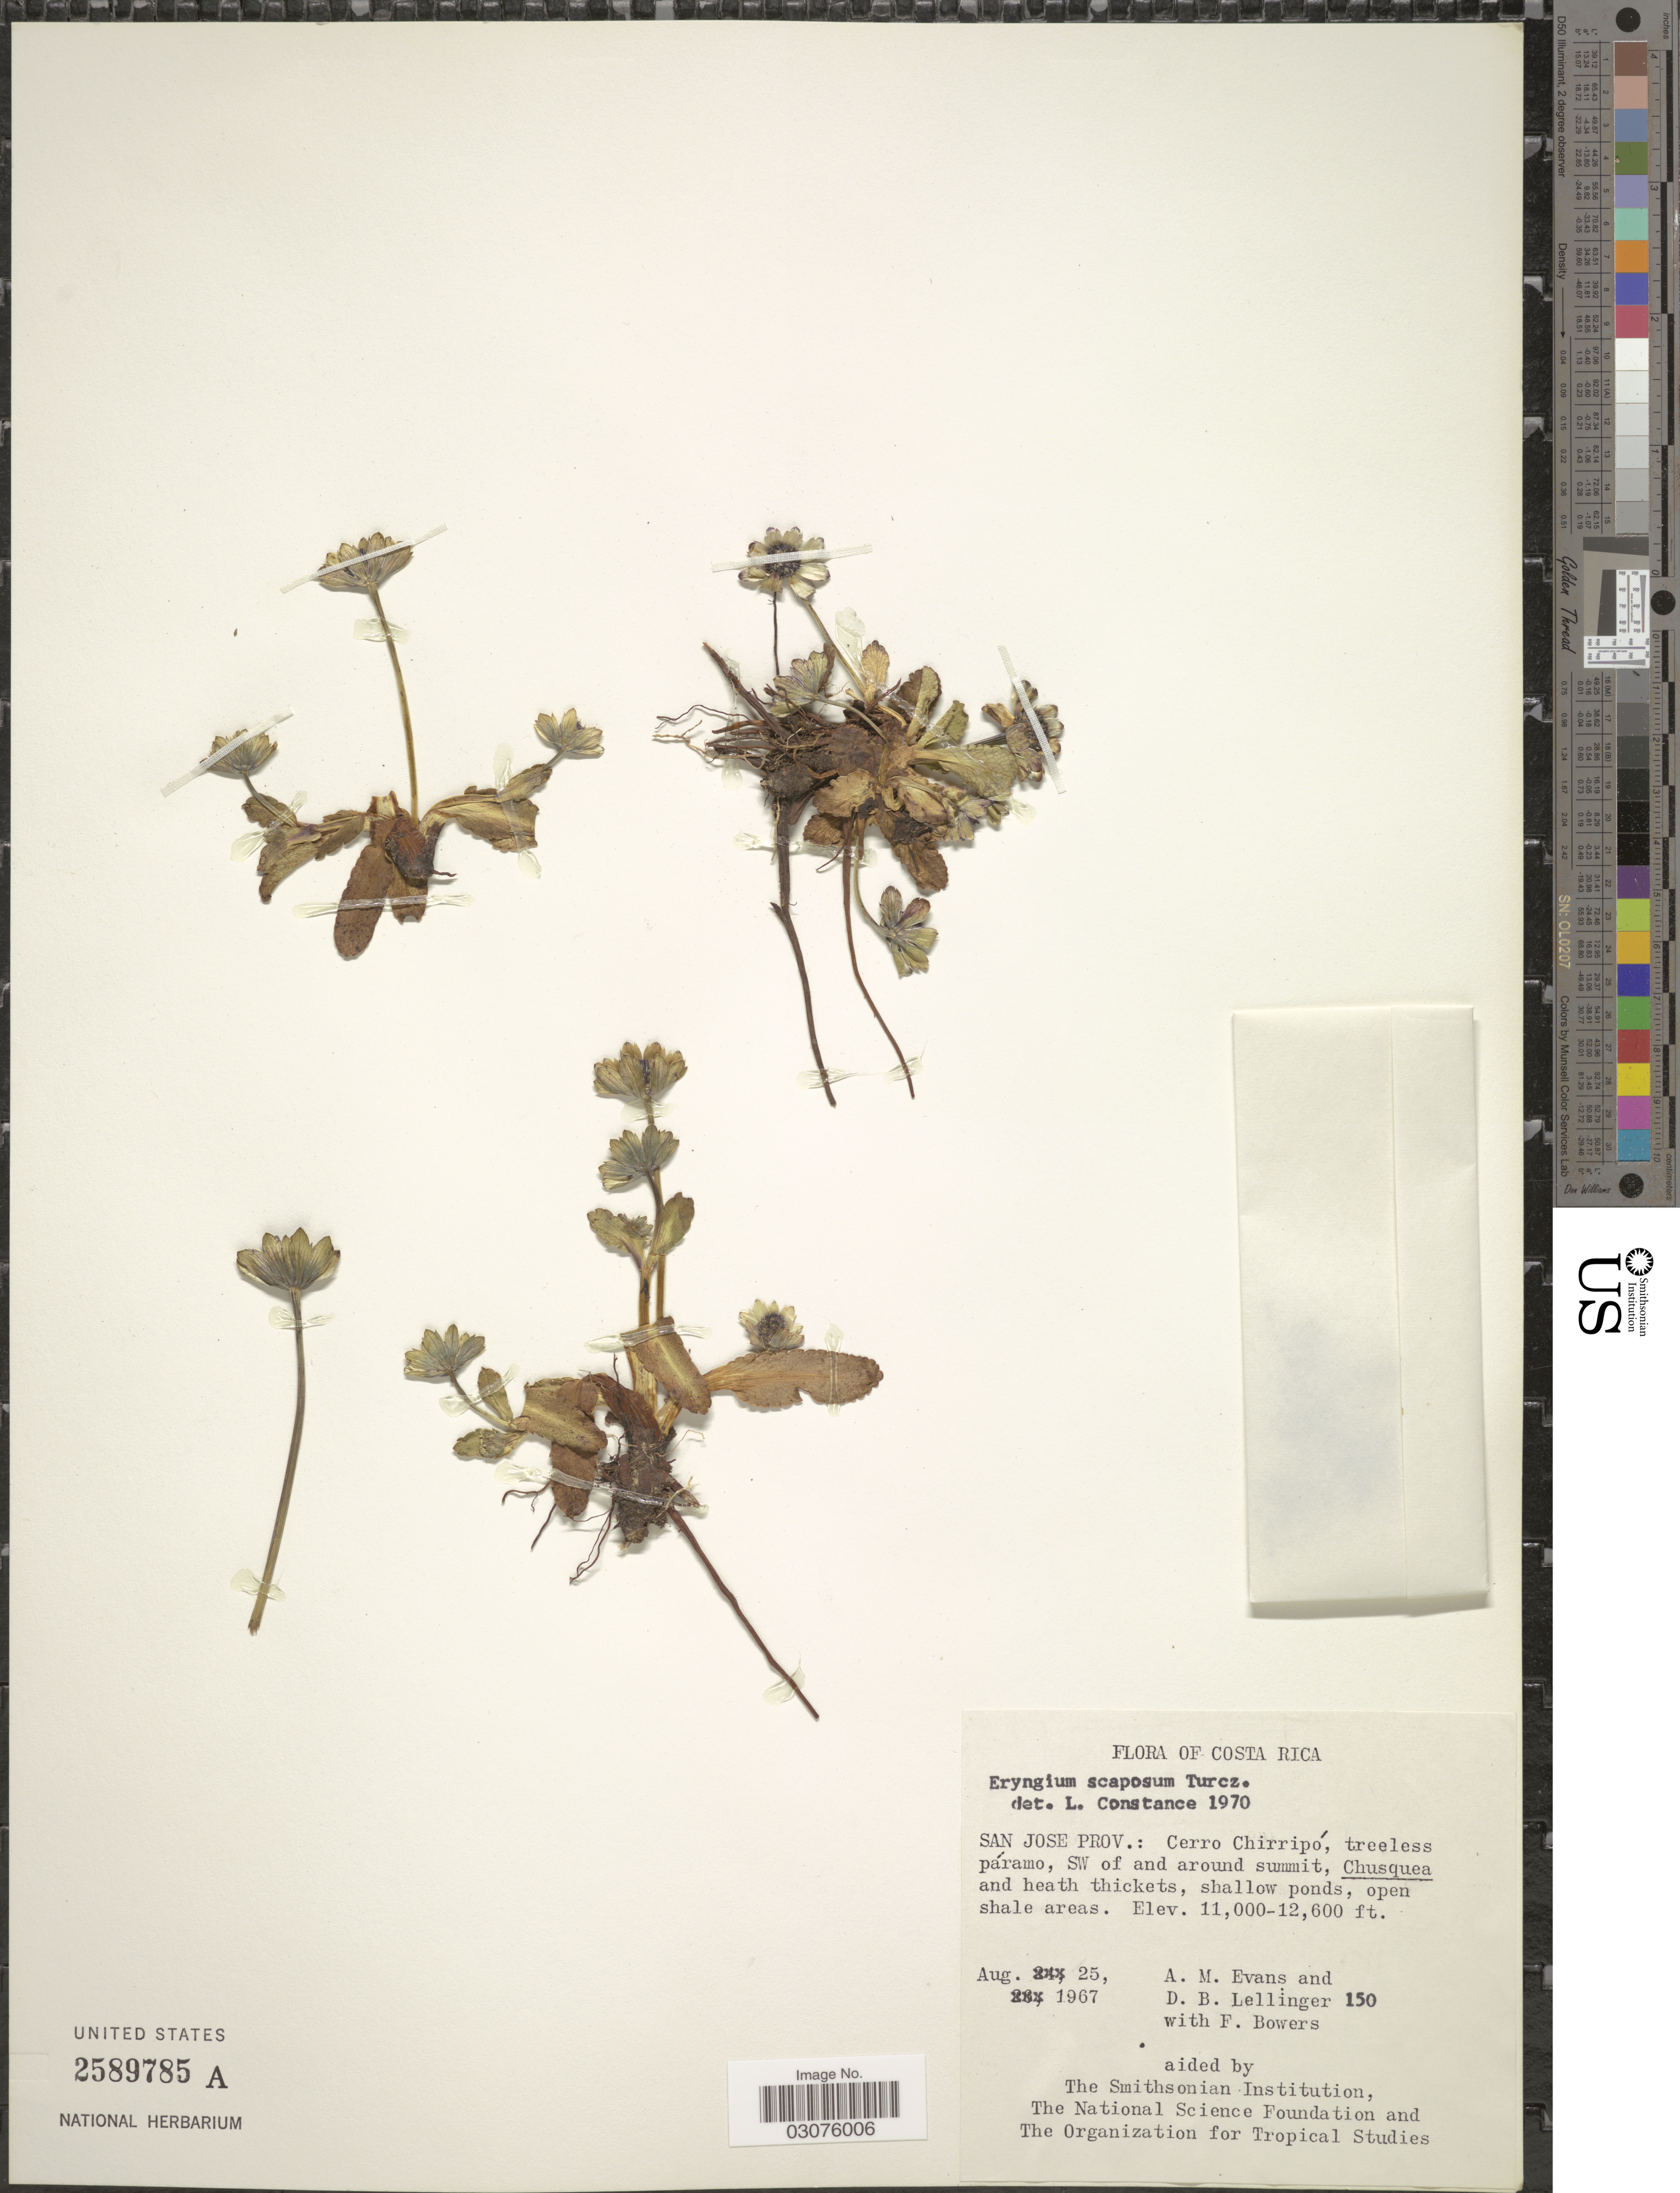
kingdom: Plantae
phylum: Tracheophyta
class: Magnoliopsida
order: Apiales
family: Apiaceae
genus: Eryngium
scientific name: Eryngium scaposum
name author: Turcz.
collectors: A. M. Evans, D. B. Lellinger & F. Bowers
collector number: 150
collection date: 1967-08-25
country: Costa Rica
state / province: San José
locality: San Jose Prov.: Cerro Chirripó, treeless páramo, SW of and around summit.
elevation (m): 3353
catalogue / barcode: US 2589785A